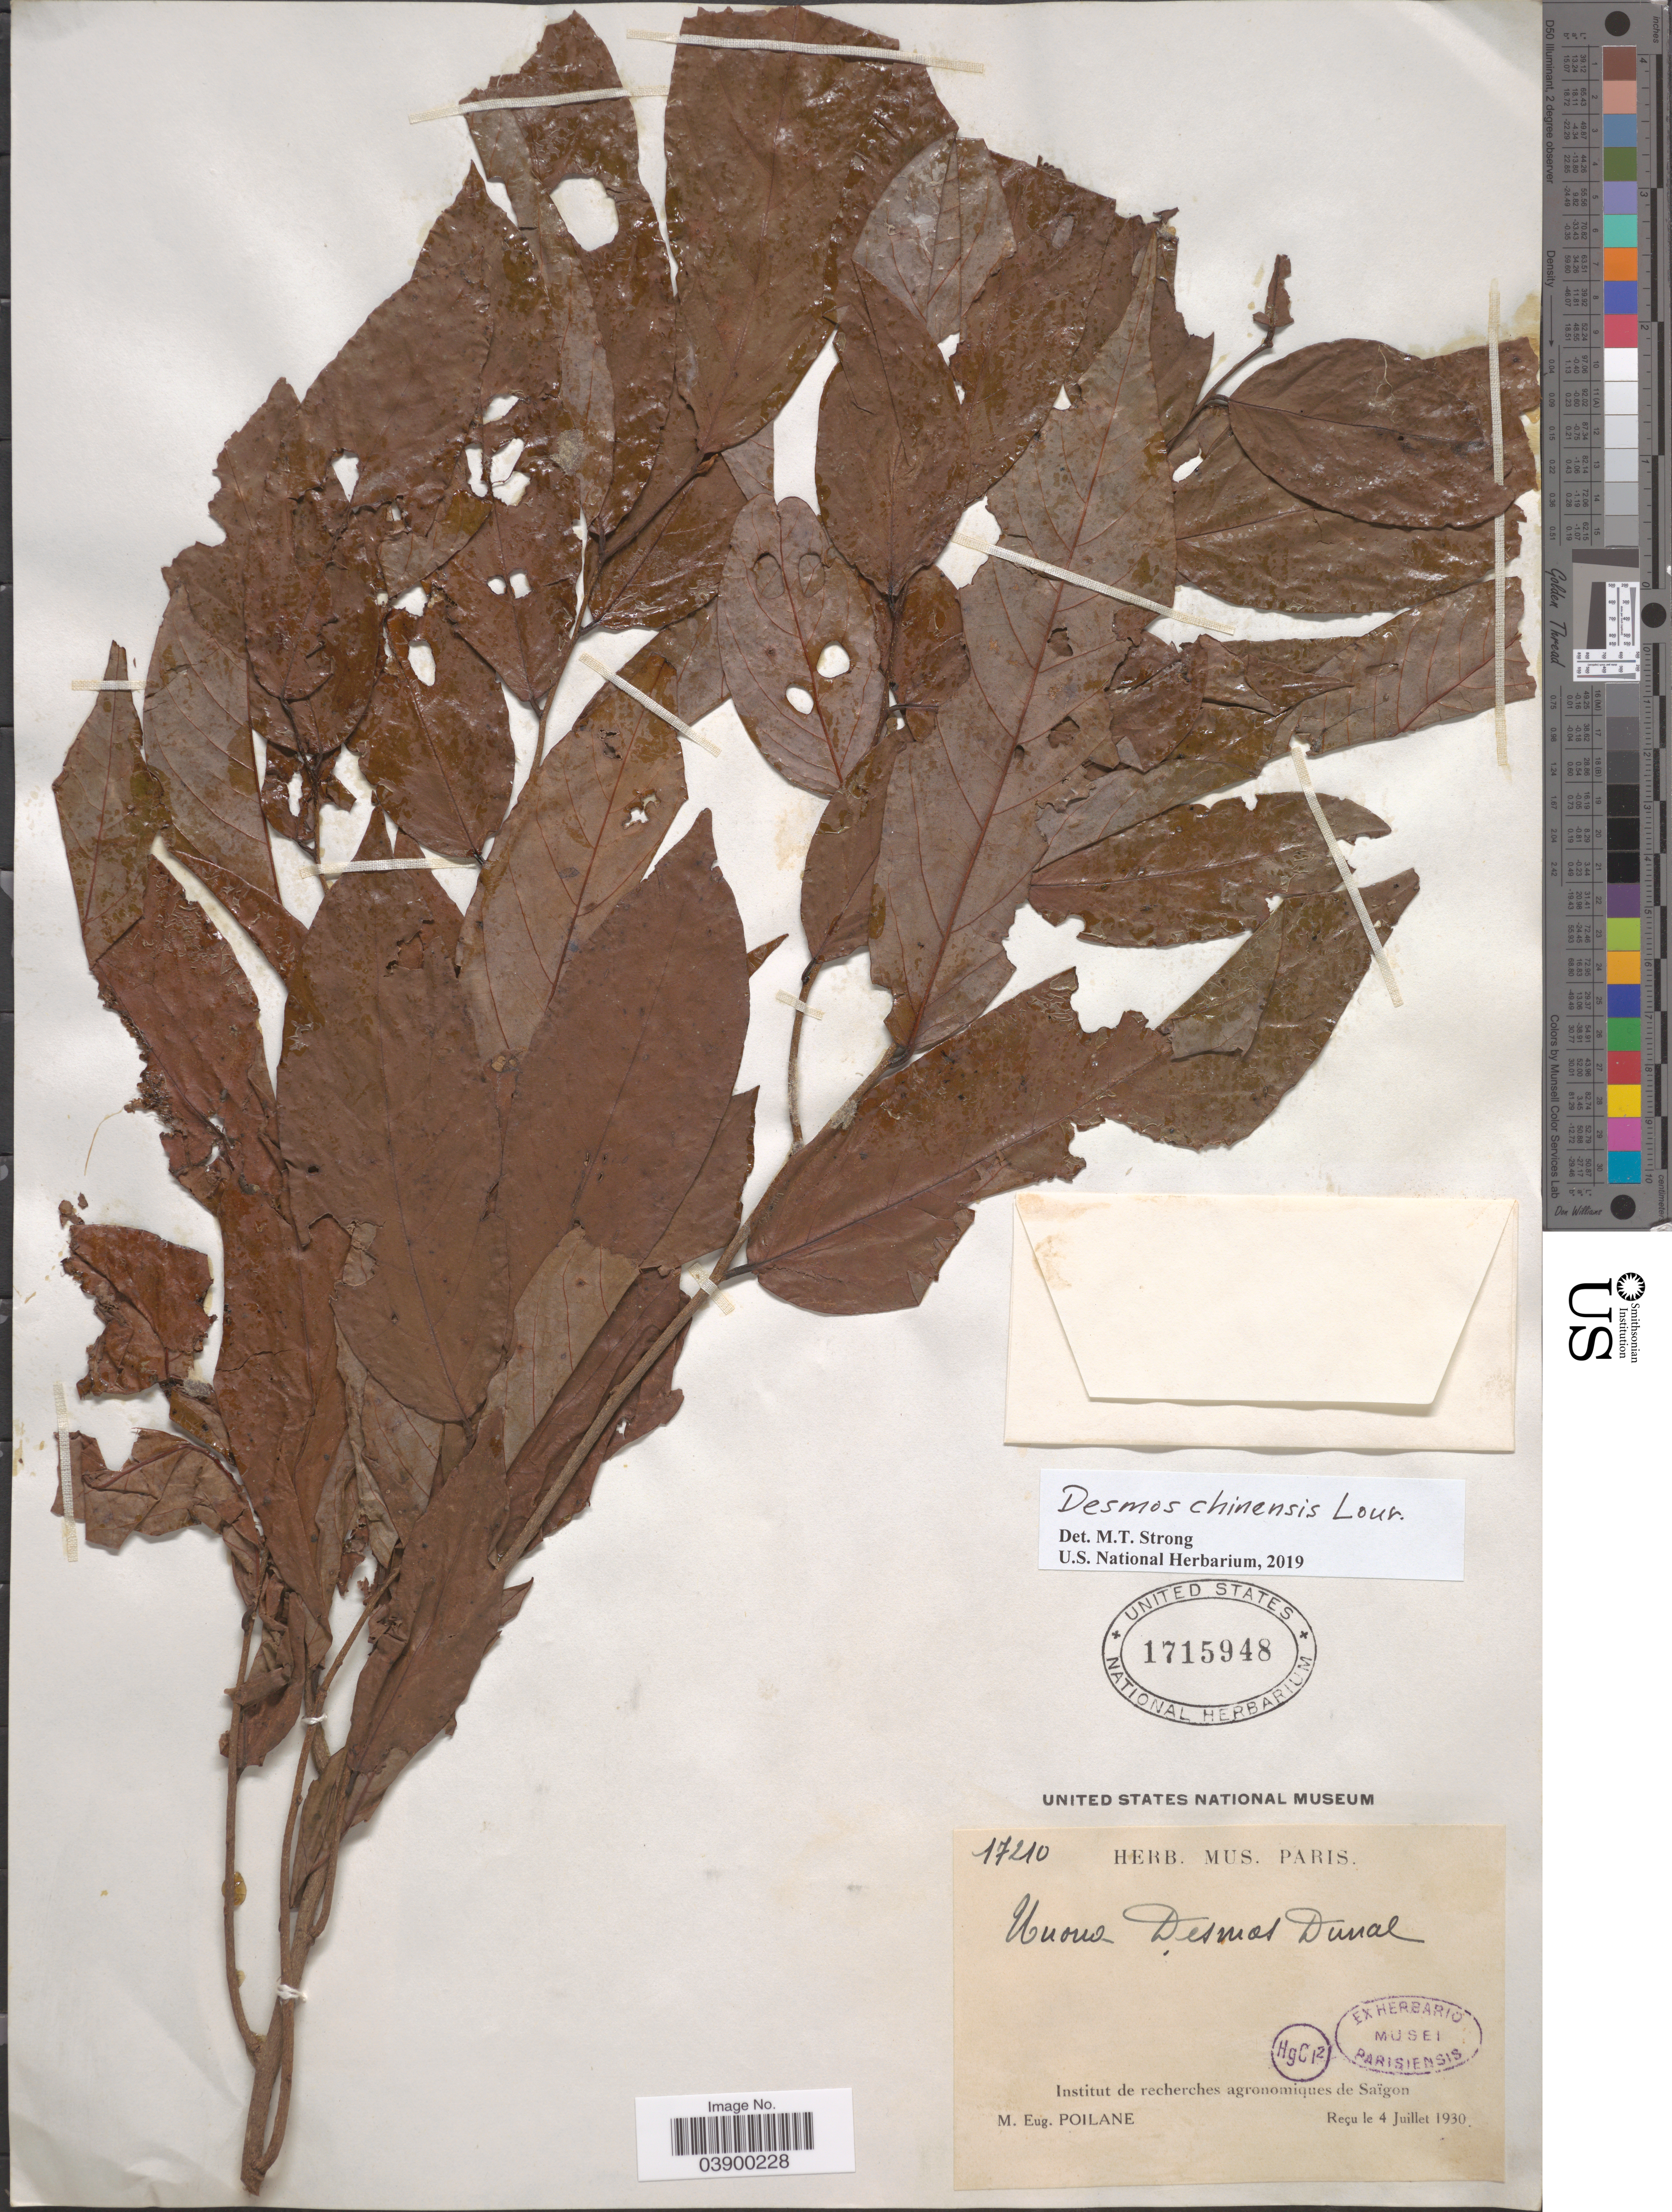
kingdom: Plantae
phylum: Tracheophyta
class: Magnoliopsida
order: Magnoliales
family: Annonaceae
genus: Desmos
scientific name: Desmos chinensis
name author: Lour.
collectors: M. Poilane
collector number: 17210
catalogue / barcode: US 1715948